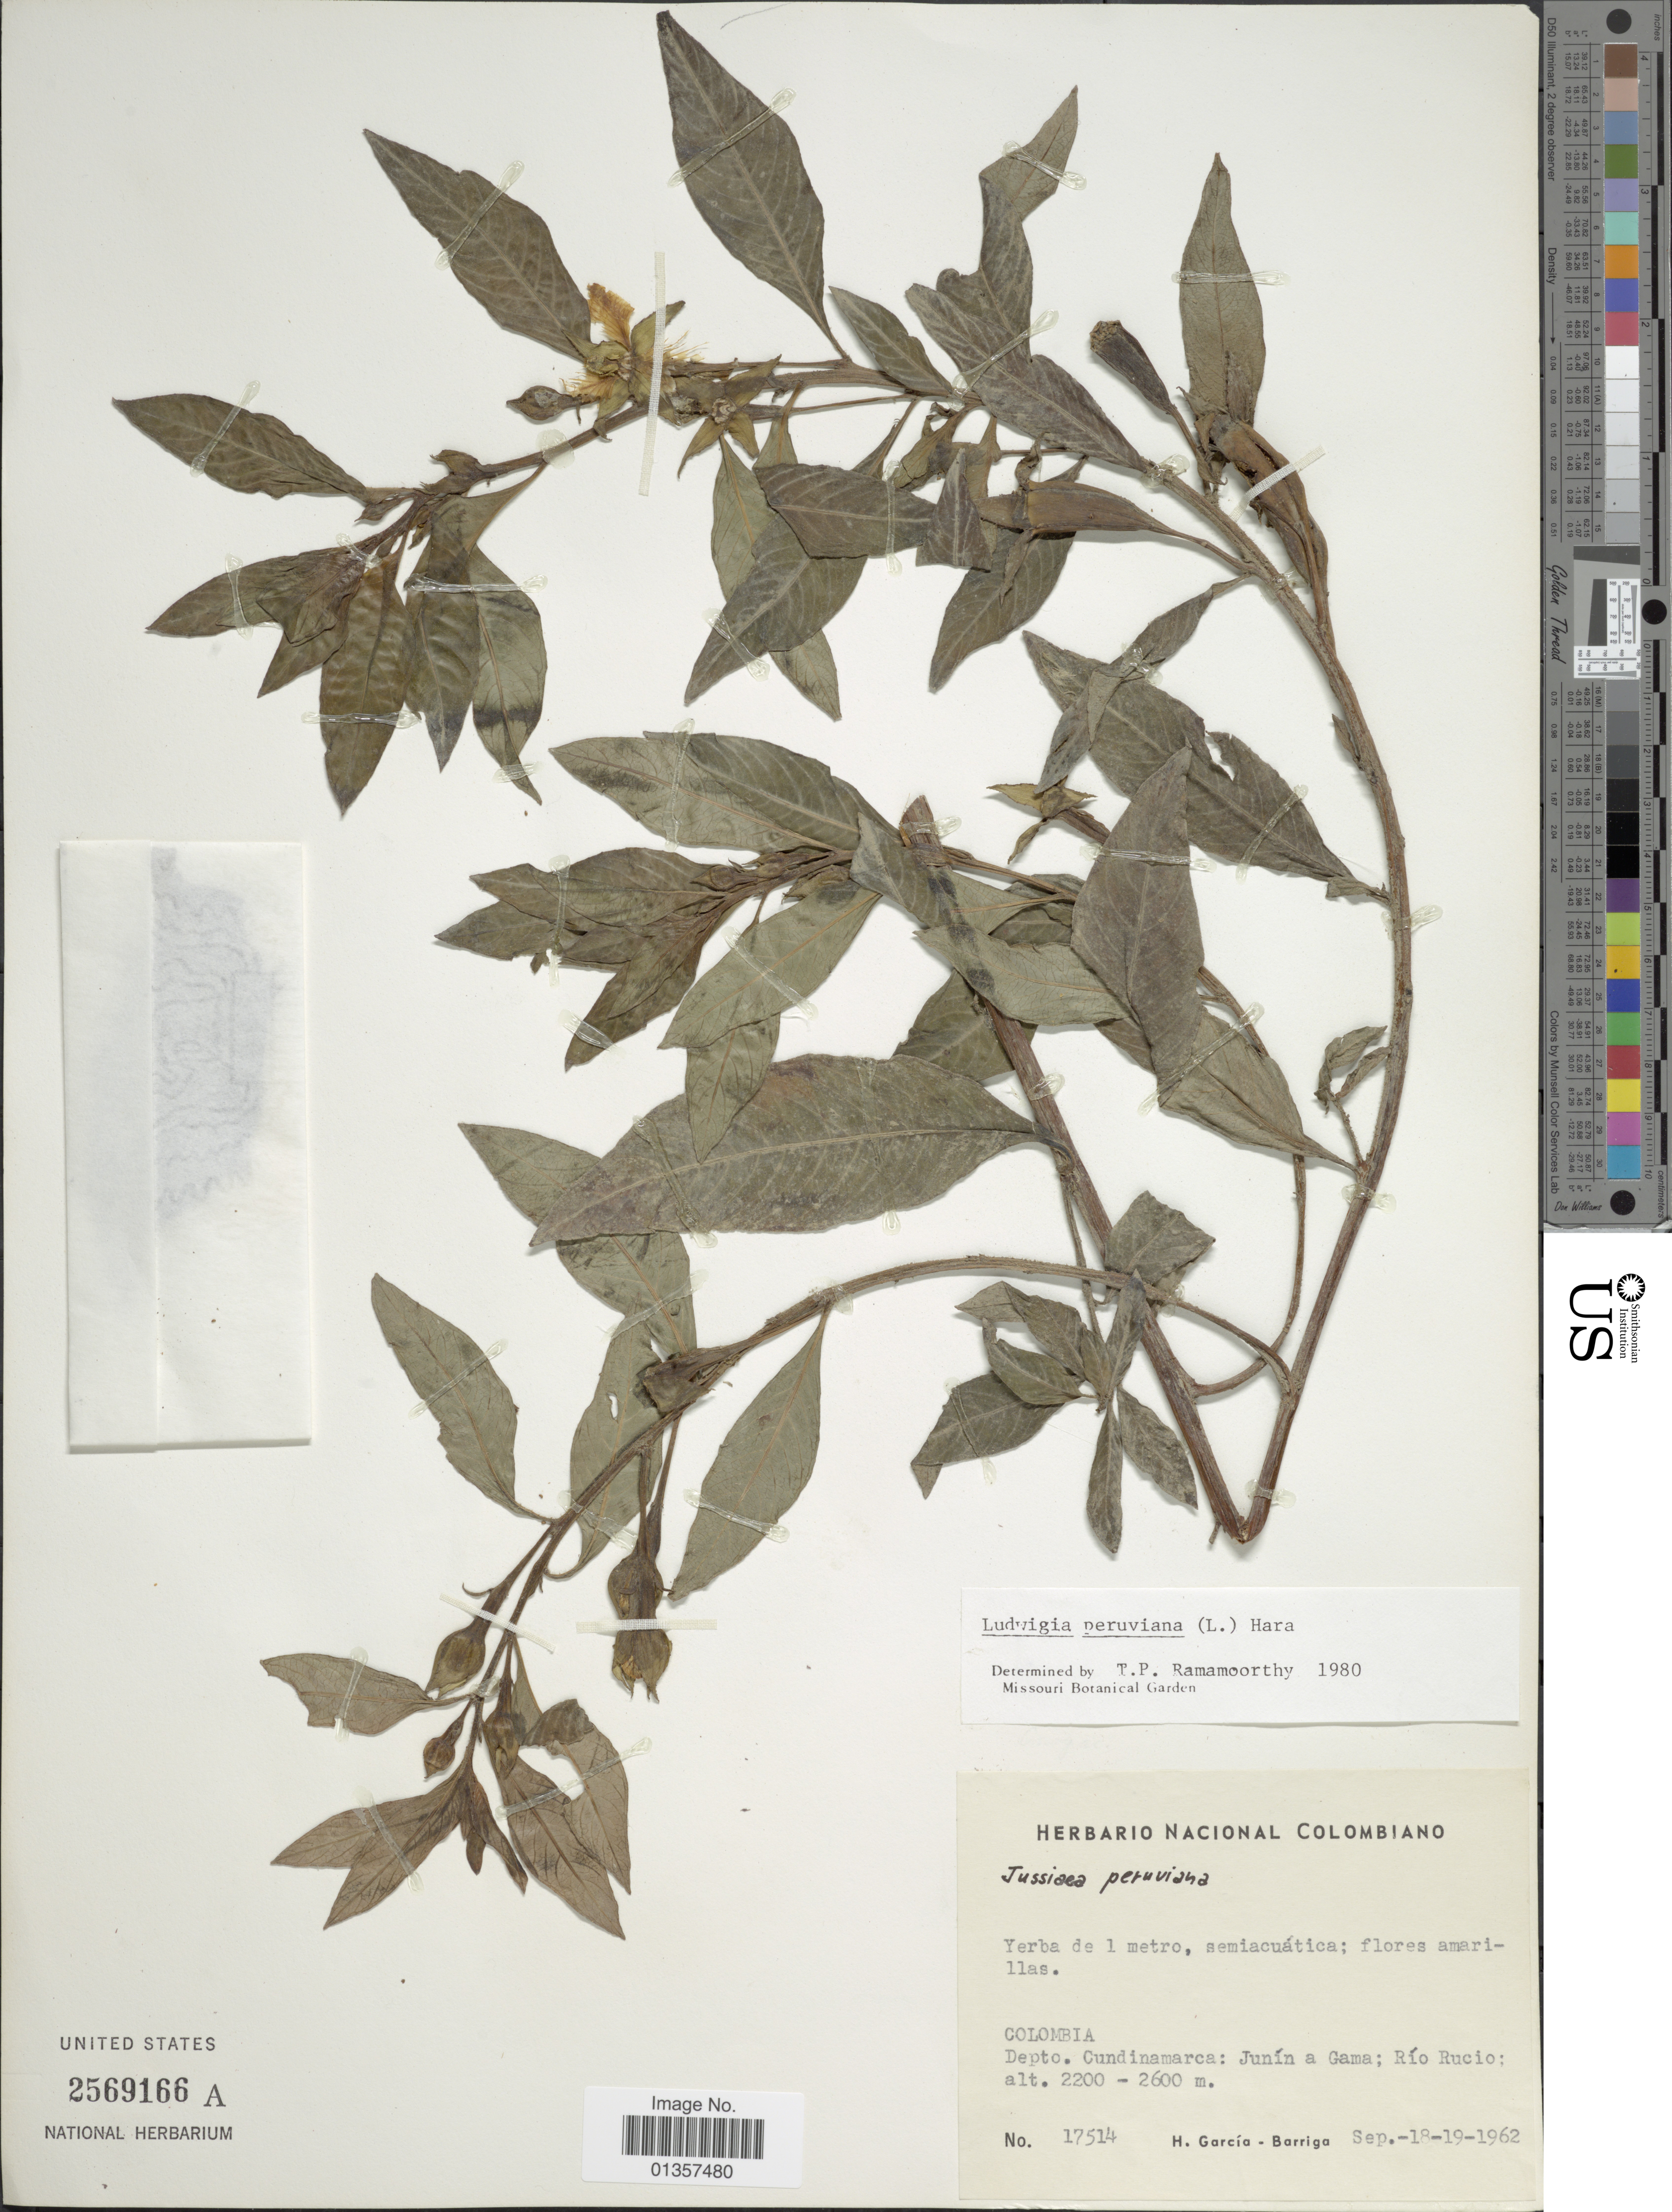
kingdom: Plantae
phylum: Tracheophyta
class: Magnoliopsida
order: Myrtales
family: Onagraceae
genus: Ludwigia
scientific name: Ludwigia peruviana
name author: (L.) H. Hara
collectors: H. García Barriga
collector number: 17514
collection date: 1962-09-18/1962-09-19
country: Colombia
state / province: Cundinamarca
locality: Junín a Gama: Río Rucio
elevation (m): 2200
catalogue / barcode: US 2569166A